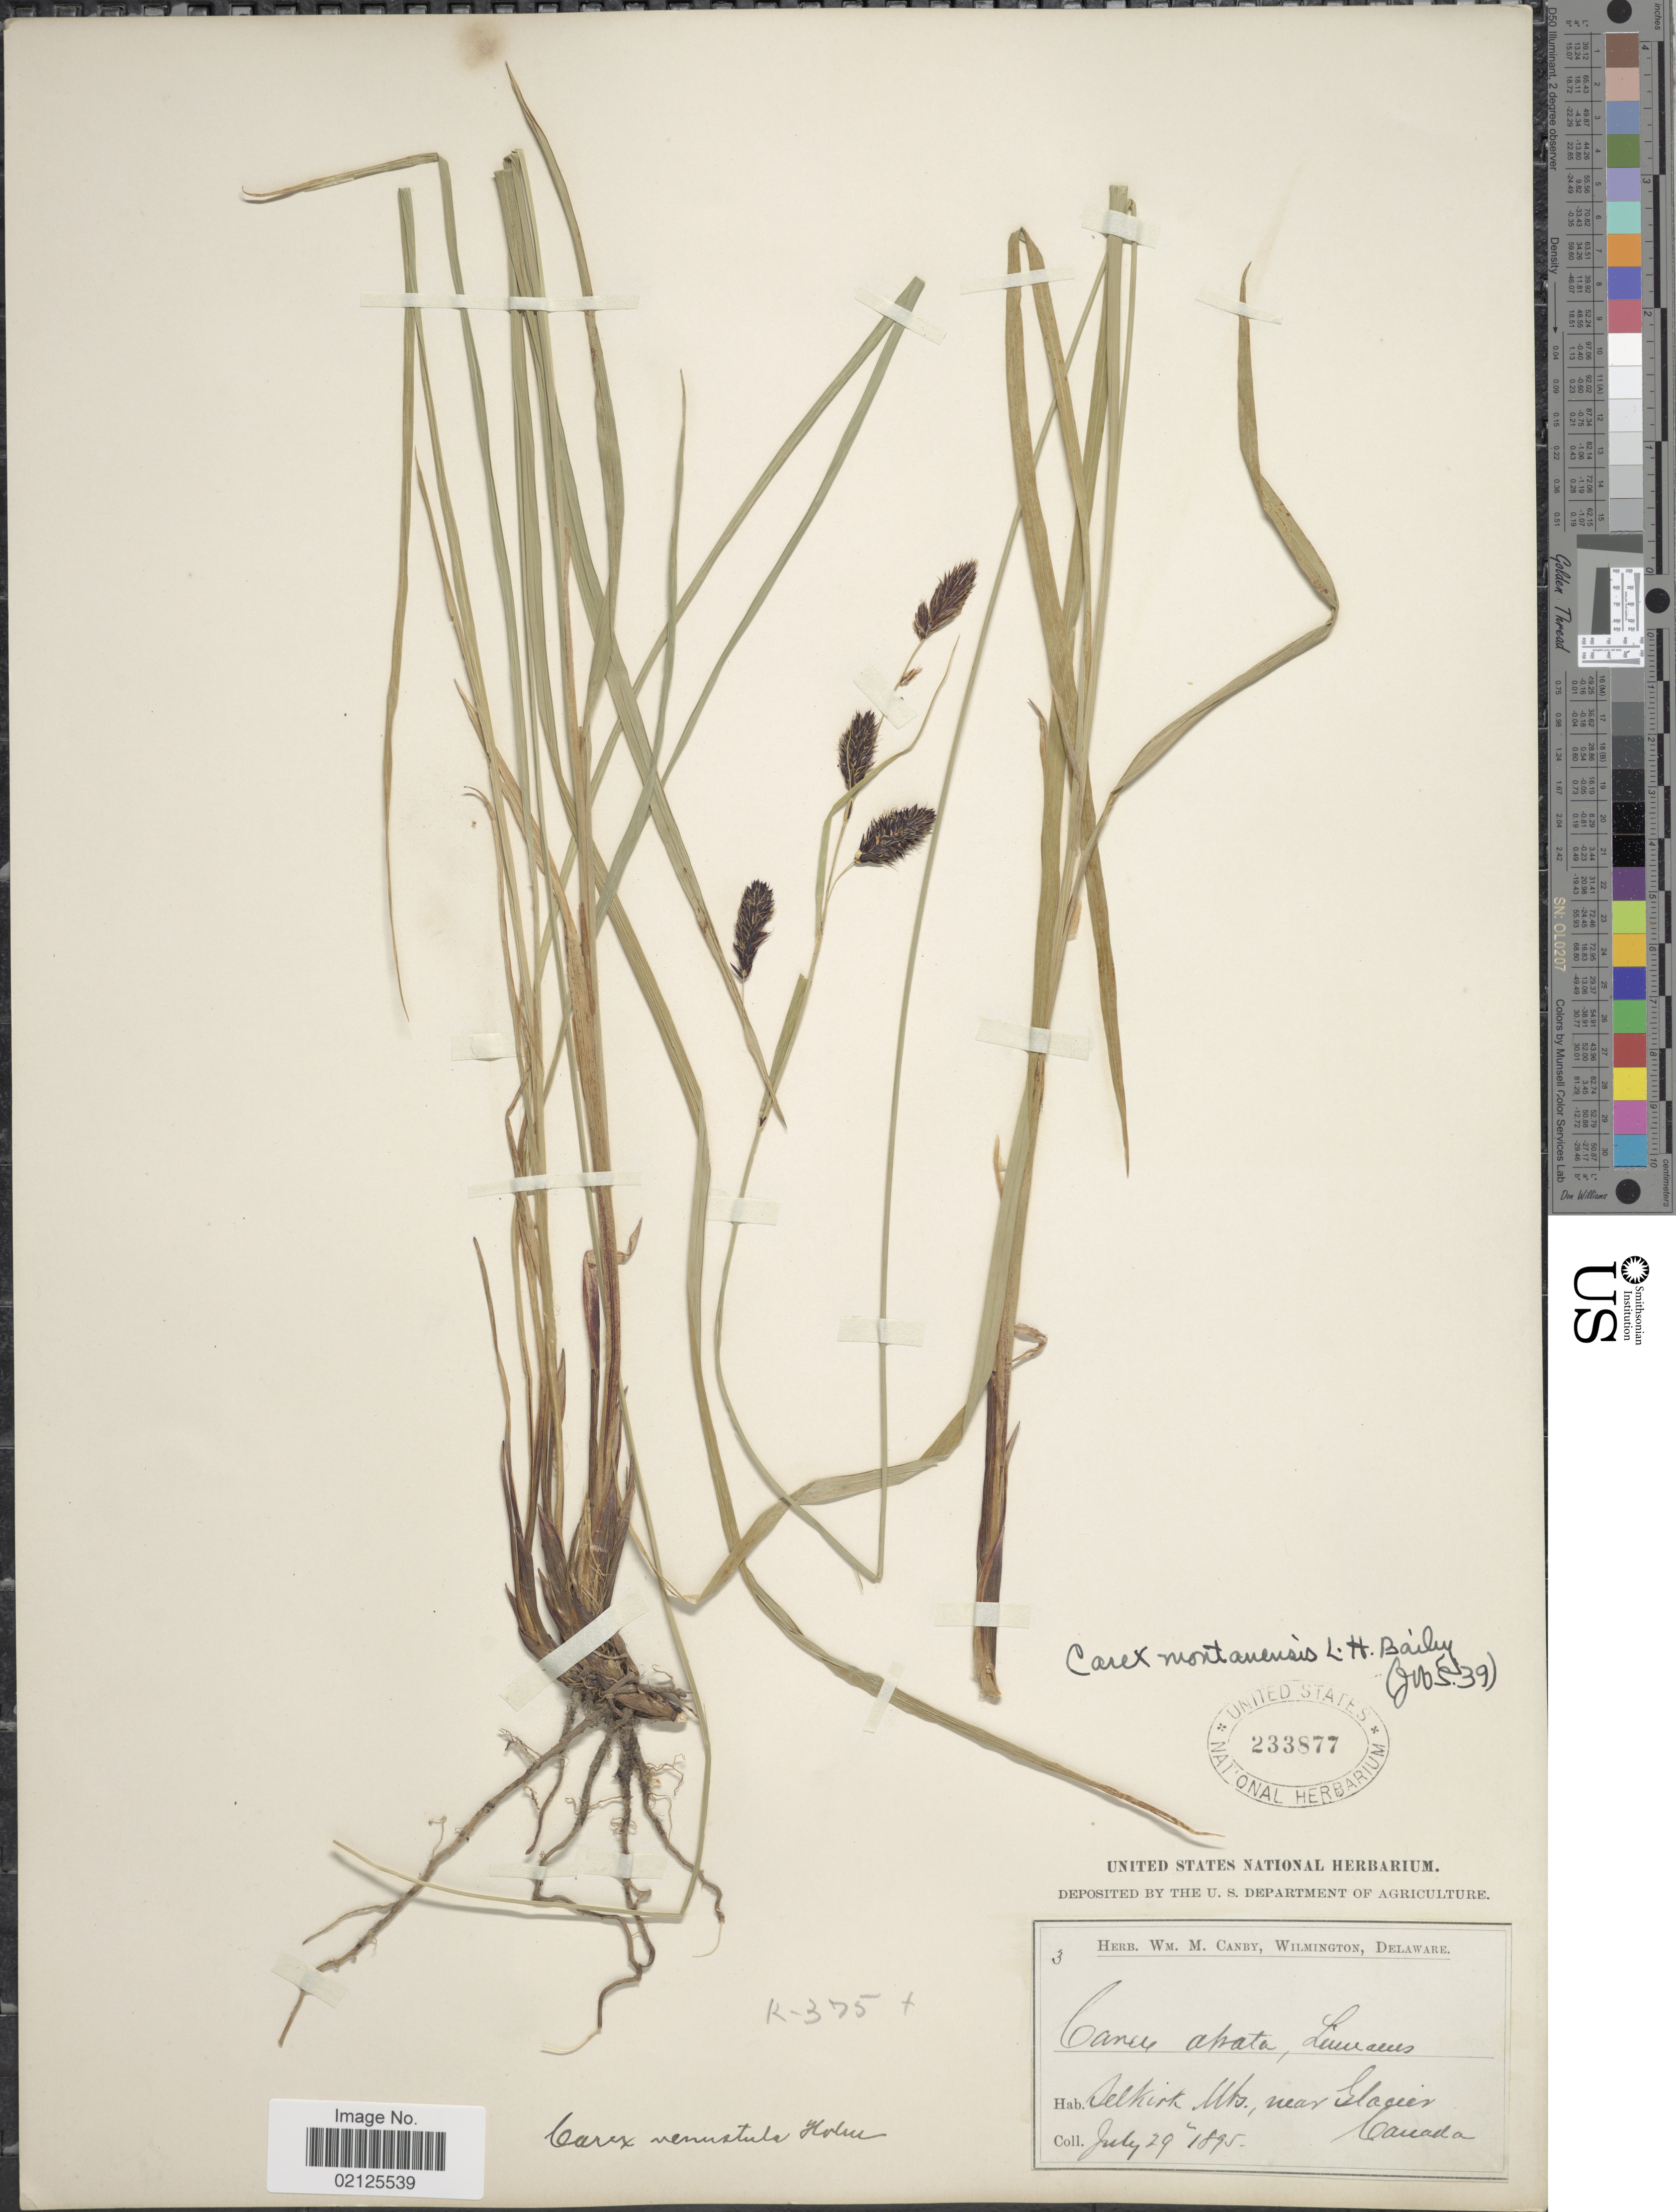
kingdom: Plantae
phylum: Tracheophyta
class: Liliopsida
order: Poales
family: Cyperaceae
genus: Carex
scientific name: Carex podocarpa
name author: R. Br.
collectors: ex herb. W.M. Canby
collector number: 3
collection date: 1895-07-29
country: Canada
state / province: British Columbia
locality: Selkirk Mts., near Glacier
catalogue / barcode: US 233877